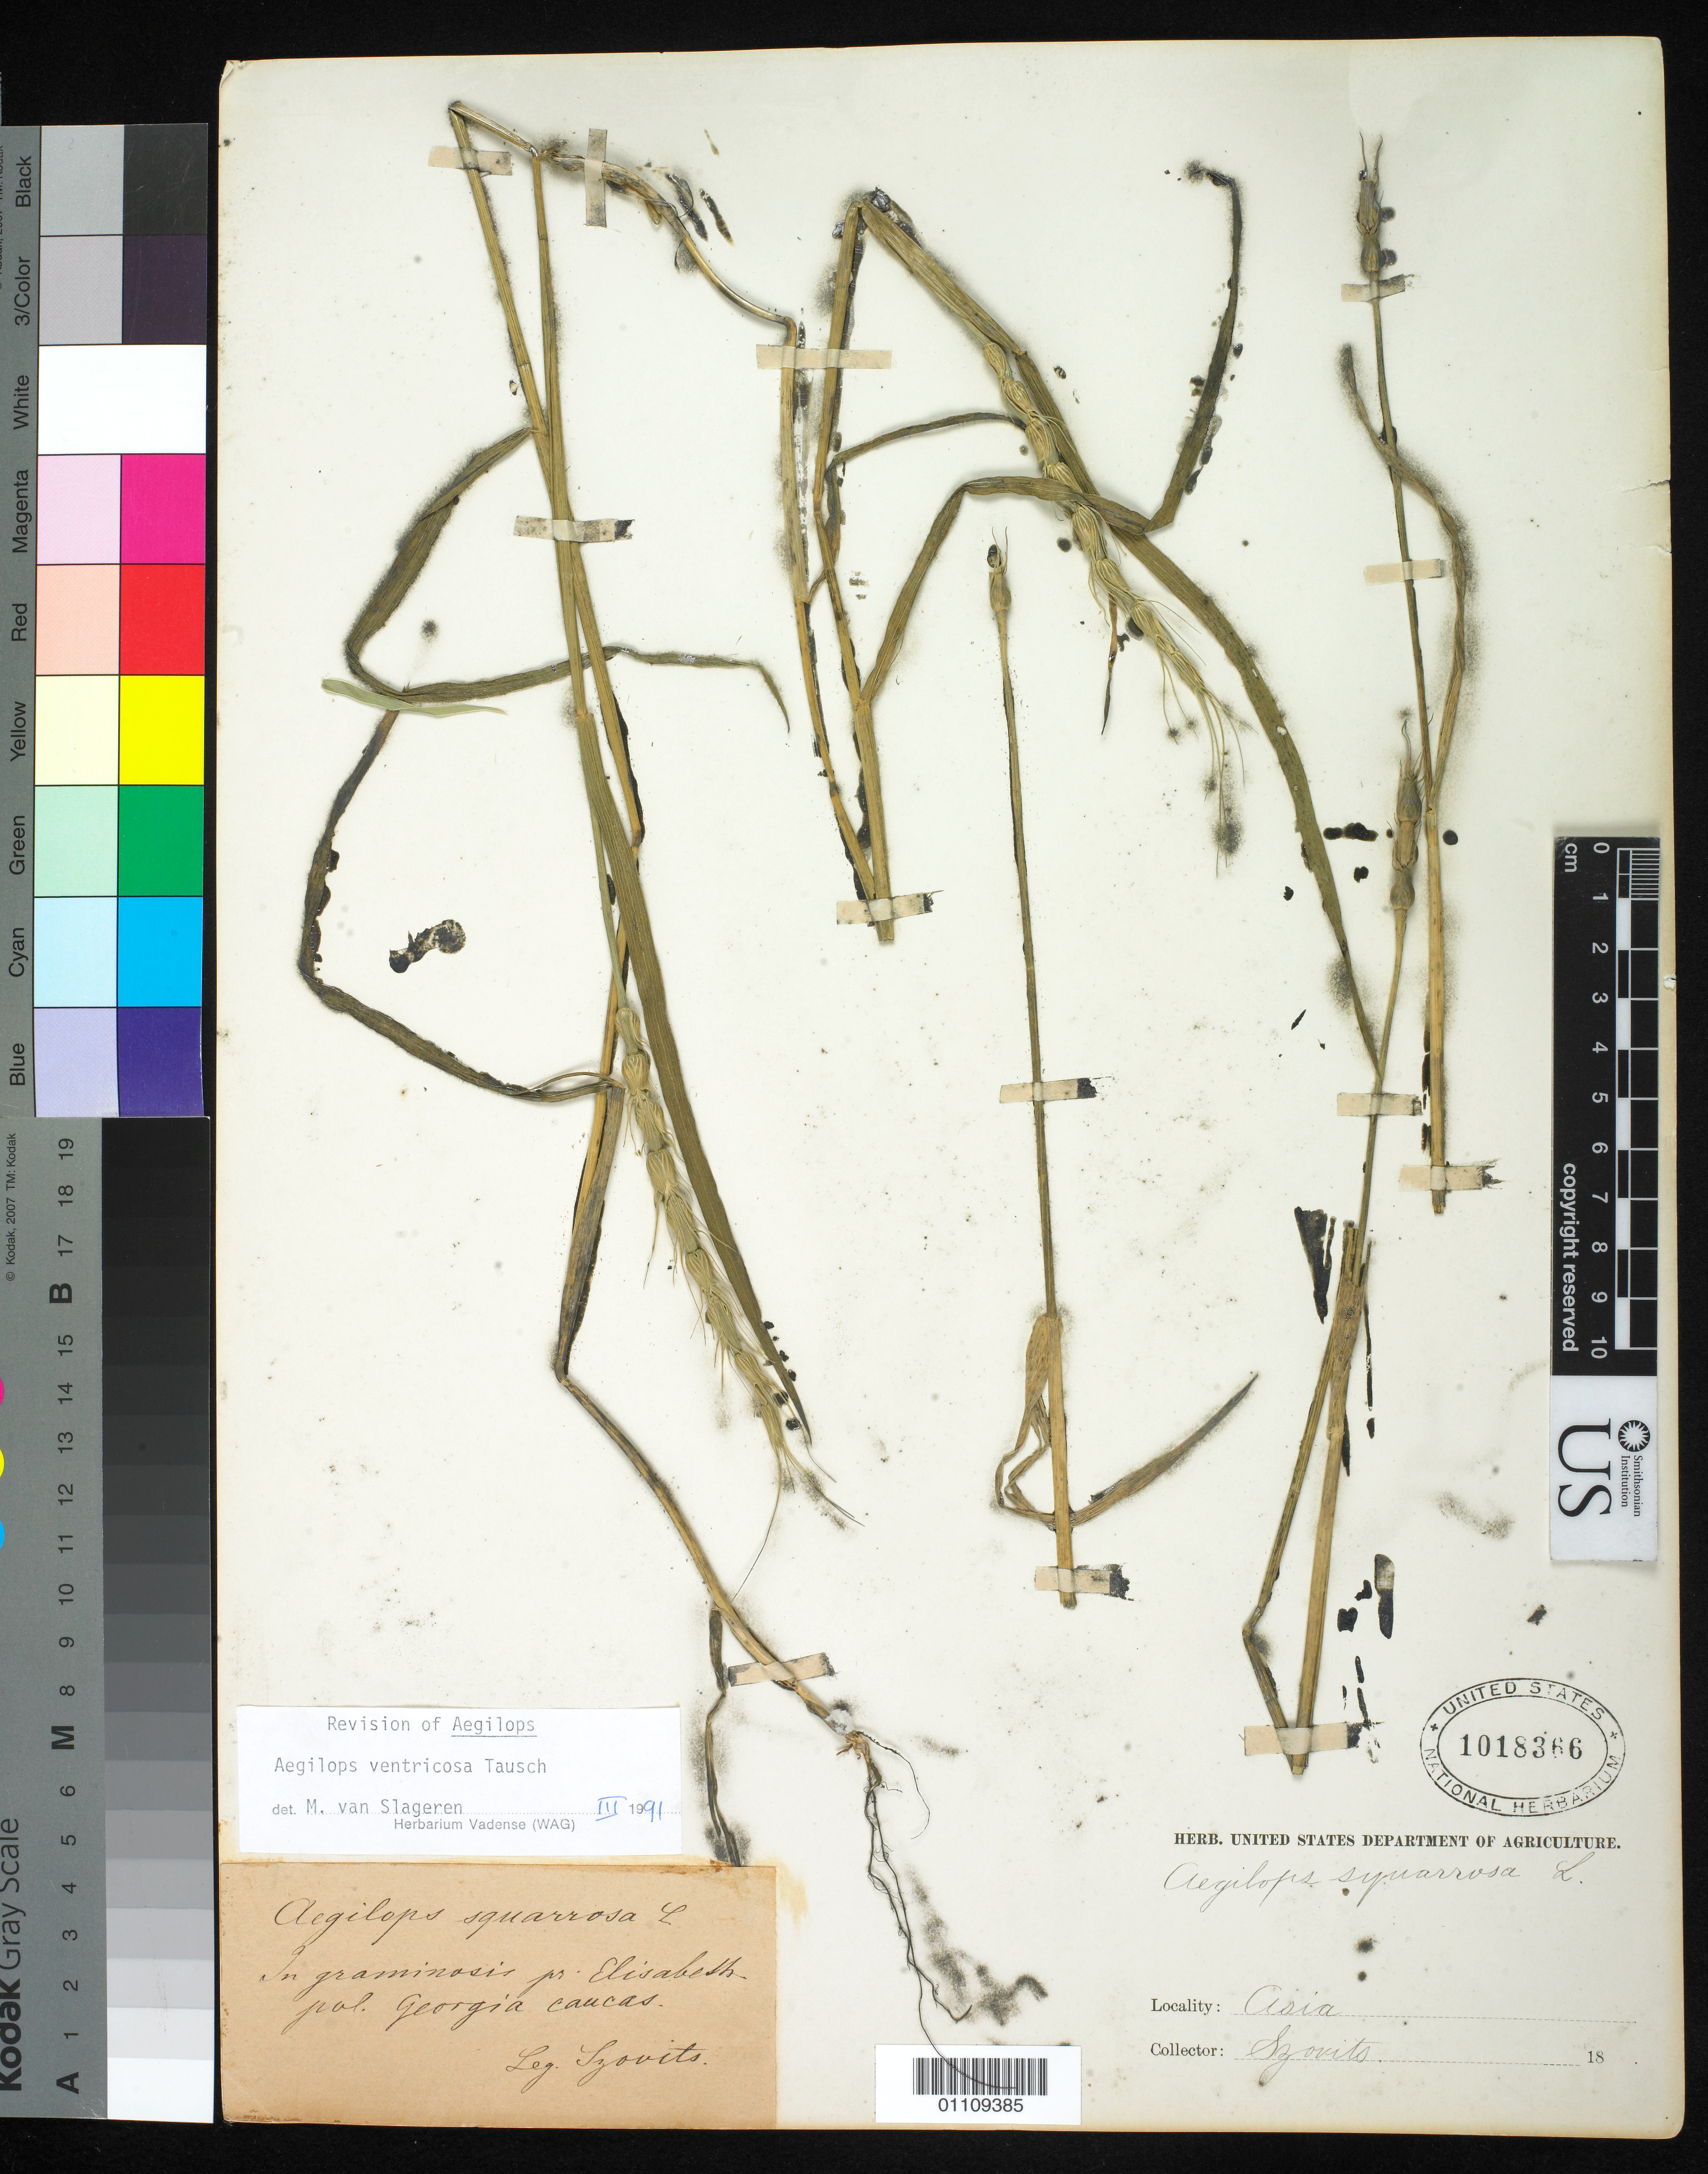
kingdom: Plantae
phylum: Tracheophyta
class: Liliopsida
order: Poales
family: Poaceae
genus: Aegilops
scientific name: Aegilops ventricosa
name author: Tausch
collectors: J. Szovits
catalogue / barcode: US 1018366